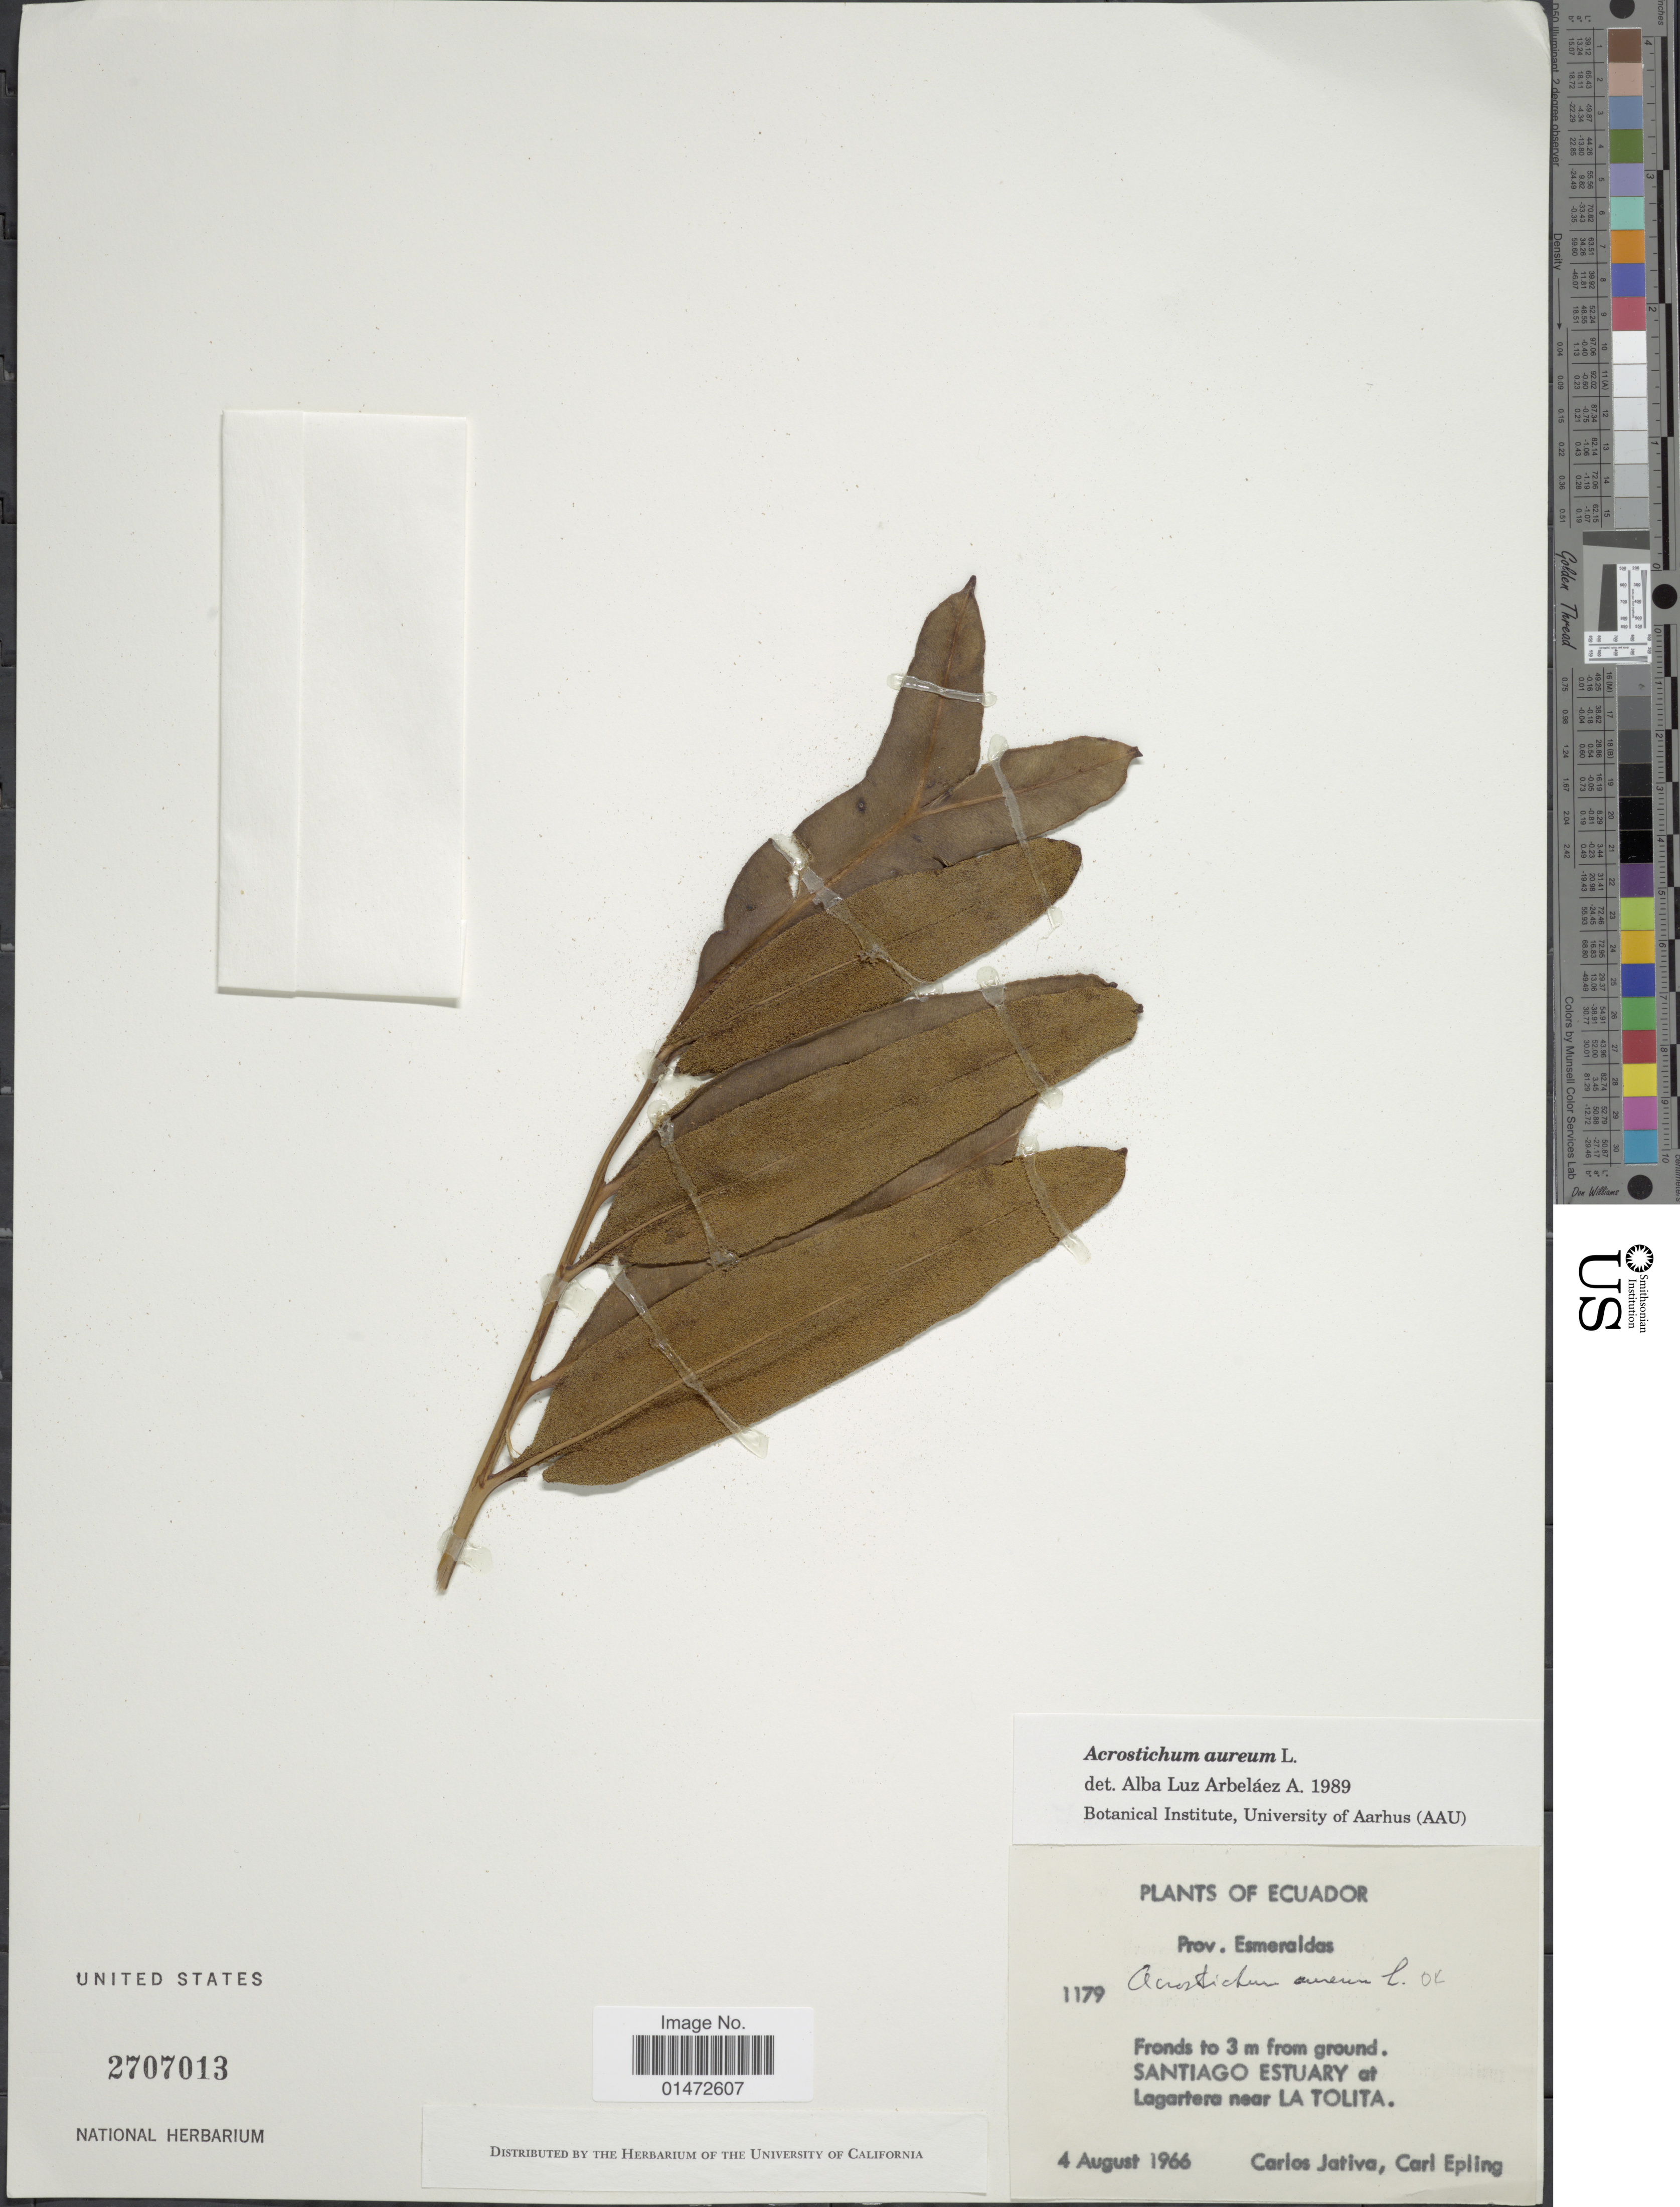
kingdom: Plantae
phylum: Tracheophyta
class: Polypodiopsida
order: Polypodiales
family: Pteridaceae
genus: Acrostichum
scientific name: Acrostichum aureum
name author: L.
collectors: C. D. Játiva & C. C. Epling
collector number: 1179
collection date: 1966-08-04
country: Ecuador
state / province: Esmeraldas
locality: Santiago Estuary at Lagartere near La Tolita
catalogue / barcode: US 2707013